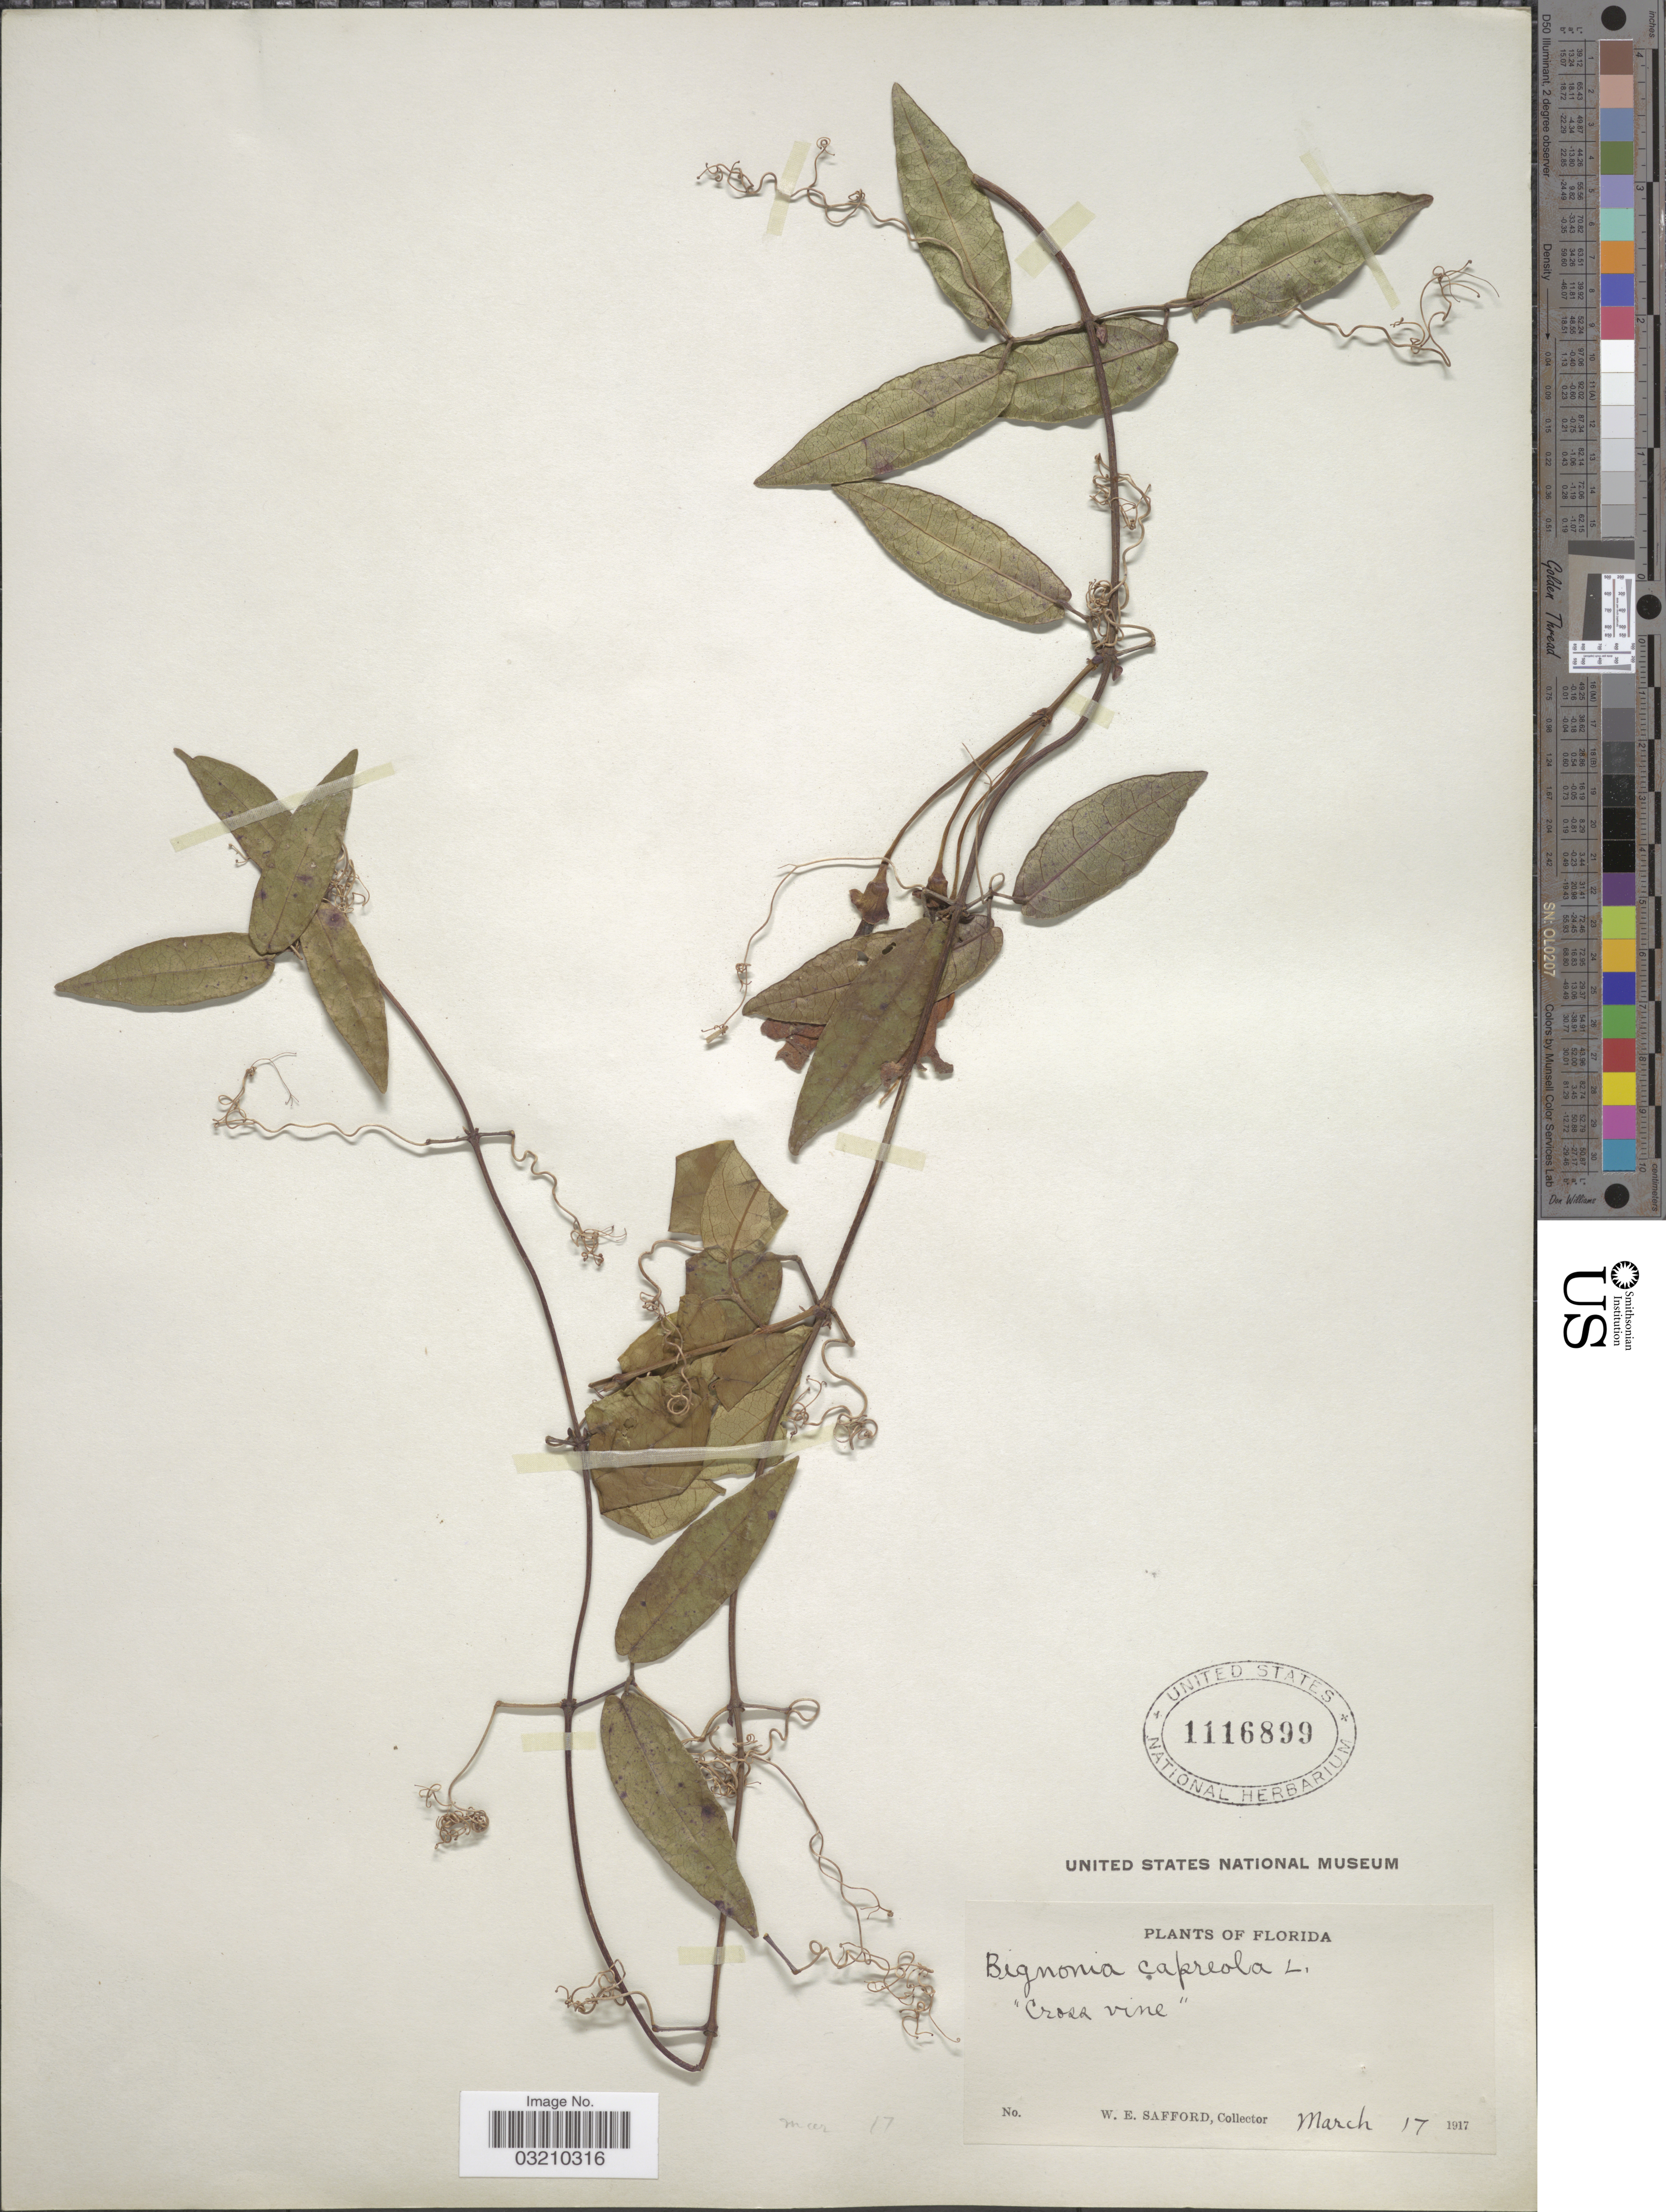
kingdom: Plantae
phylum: Tracheophyta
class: Magnoliopsida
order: Lamiales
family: Bignoniaceae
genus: Bignonia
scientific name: Bignonia capreolata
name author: L.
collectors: W. E. Safford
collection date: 1917-03-17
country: United States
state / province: Florida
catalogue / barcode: US 1116899